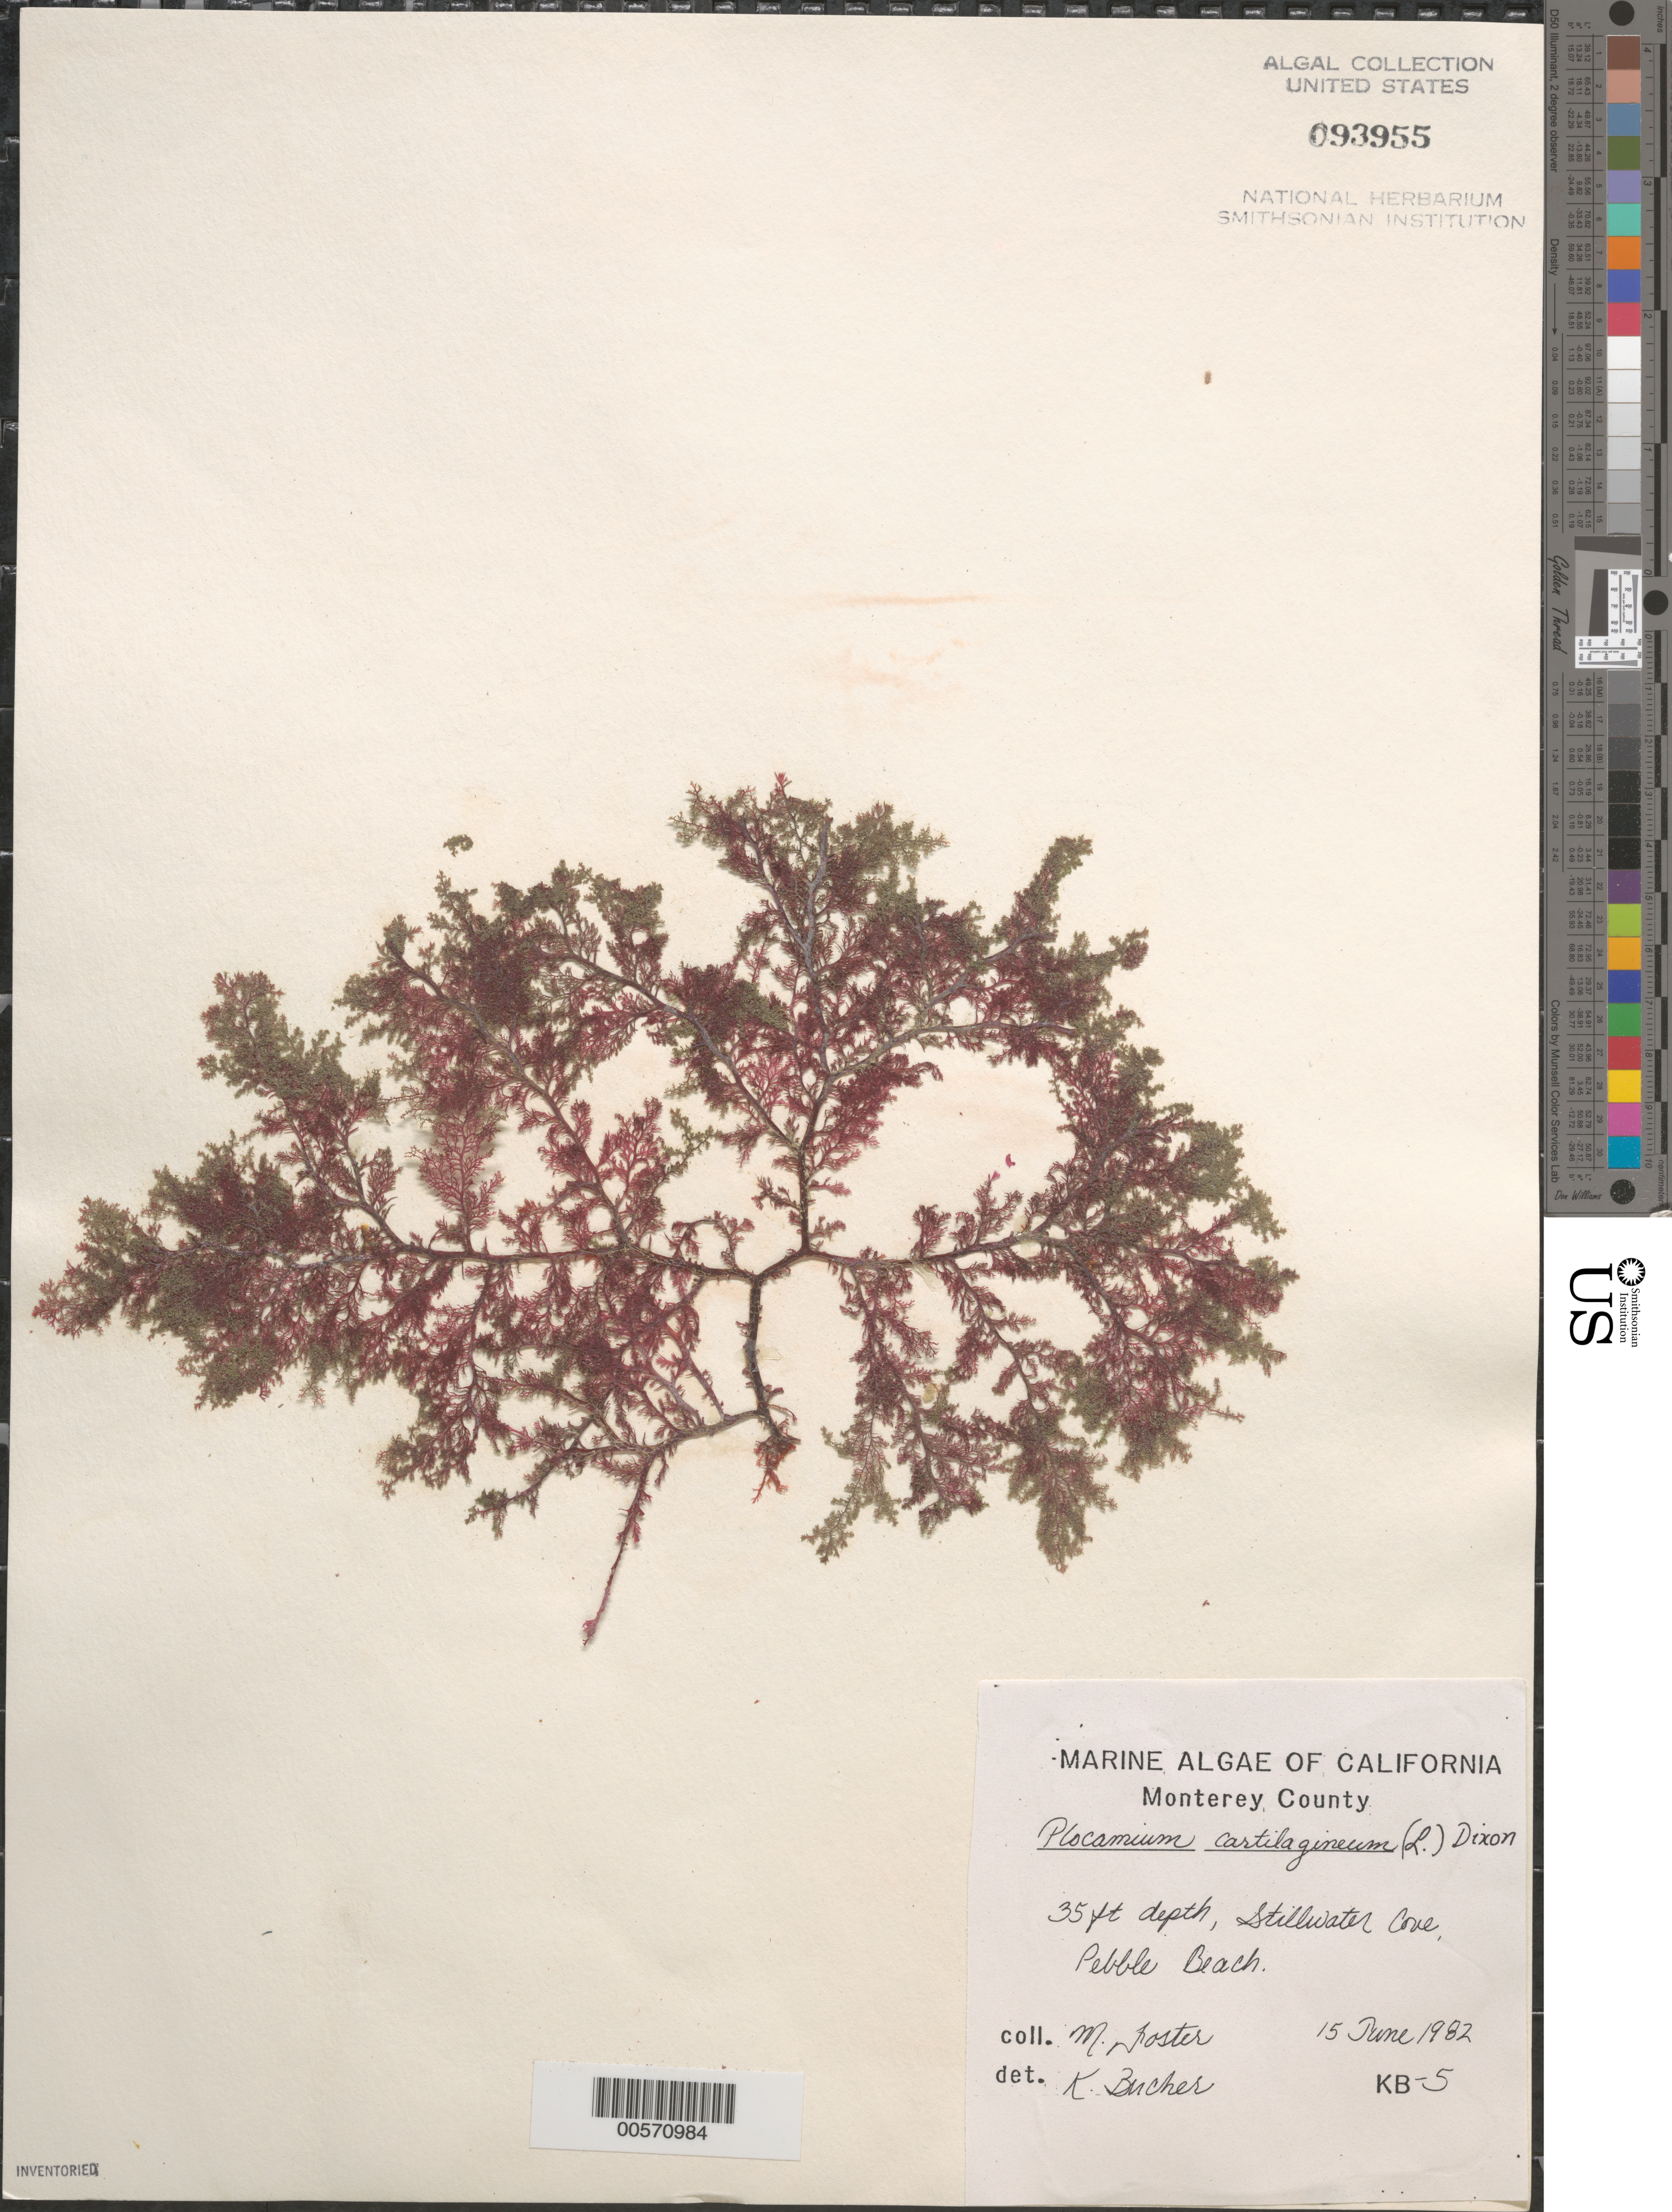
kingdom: Plantae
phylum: Rhodophyta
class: Florideophyceae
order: Plocamiales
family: Plocamiaceae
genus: Plocamium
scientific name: Plocamium cartilagineum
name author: (L.) P.S. Dixon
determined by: Bucher, Katina E.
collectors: M. Foster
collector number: KB-5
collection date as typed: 15 Jun 1982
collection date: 1982-06-15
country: United States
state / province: California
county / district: Monterey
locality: Stillwater Cove, Pebble Beach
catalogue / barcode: US 93955